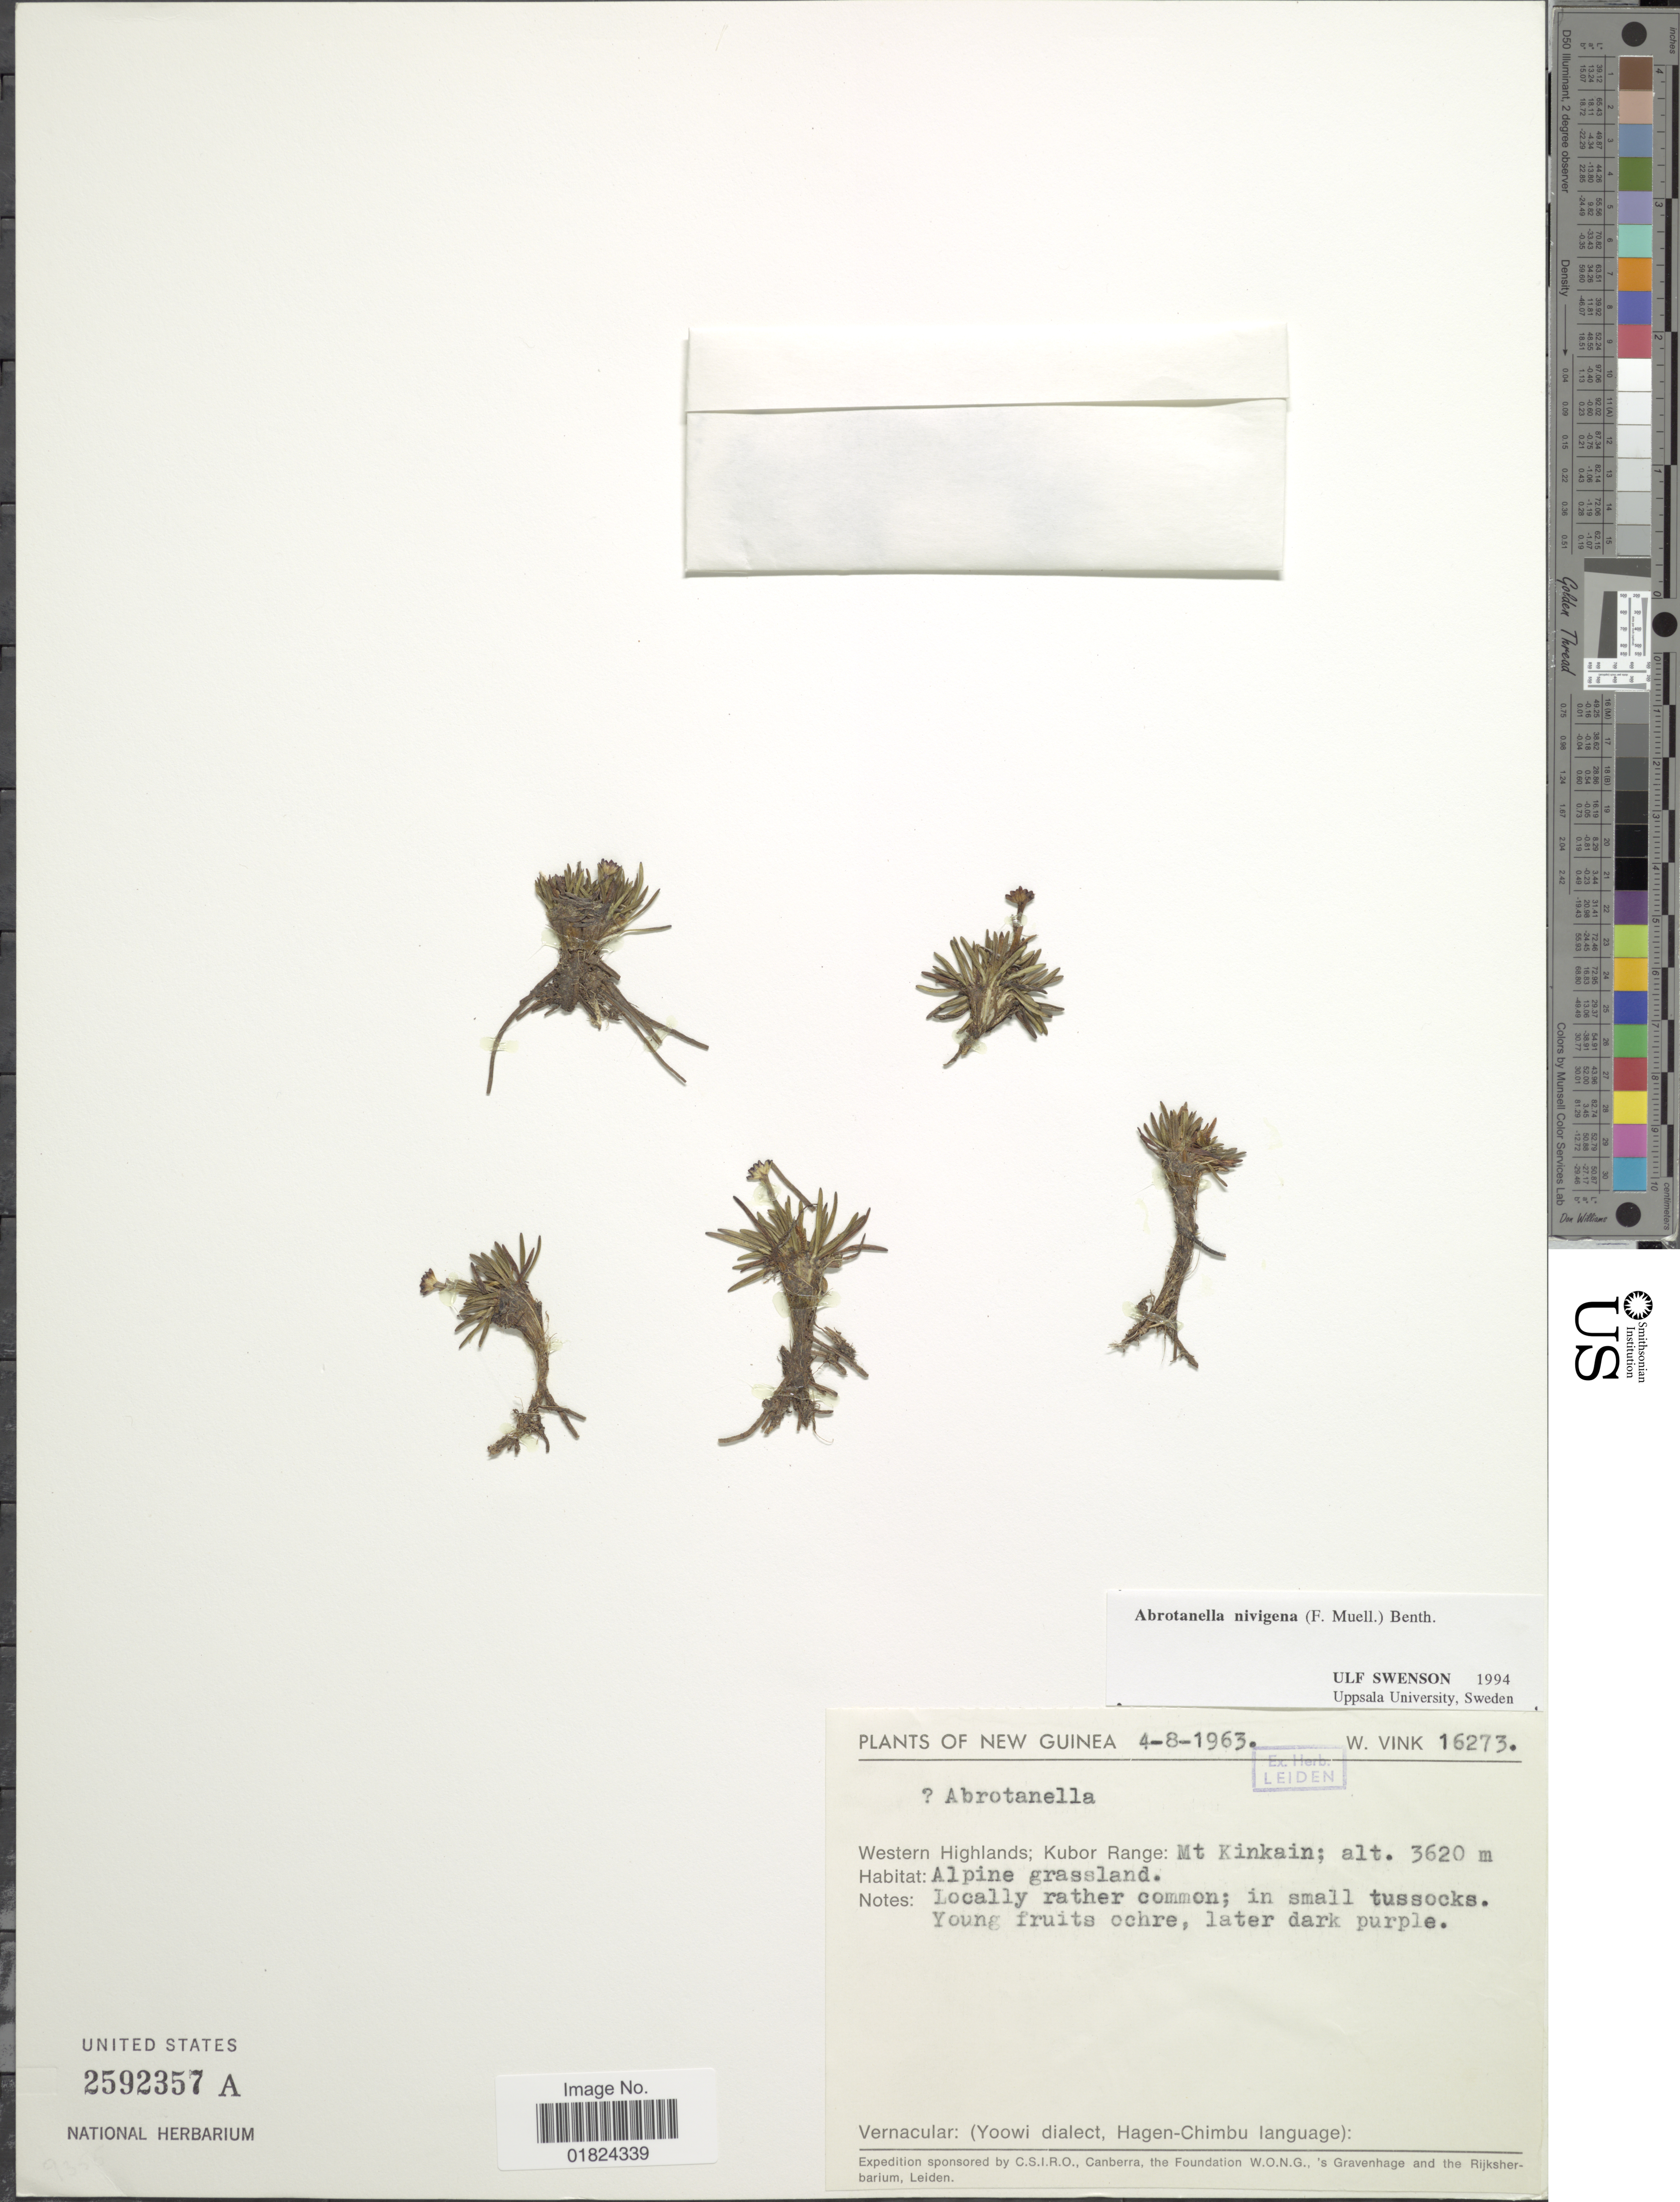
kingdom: Plantae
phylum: Tracheophyta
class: Magnoliopsida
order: Asterales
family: Asteraceae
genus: Abrotanella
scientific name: Abrotanella nivigena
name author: (F. Muell.) F. Muell.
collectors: W. Vink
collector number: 16273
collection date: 1963-08-04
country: Papua New Guinea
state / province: Western Highlands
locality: Kubor Range: Mt Kinkain.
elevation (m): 3620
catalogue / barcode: US 2592357A